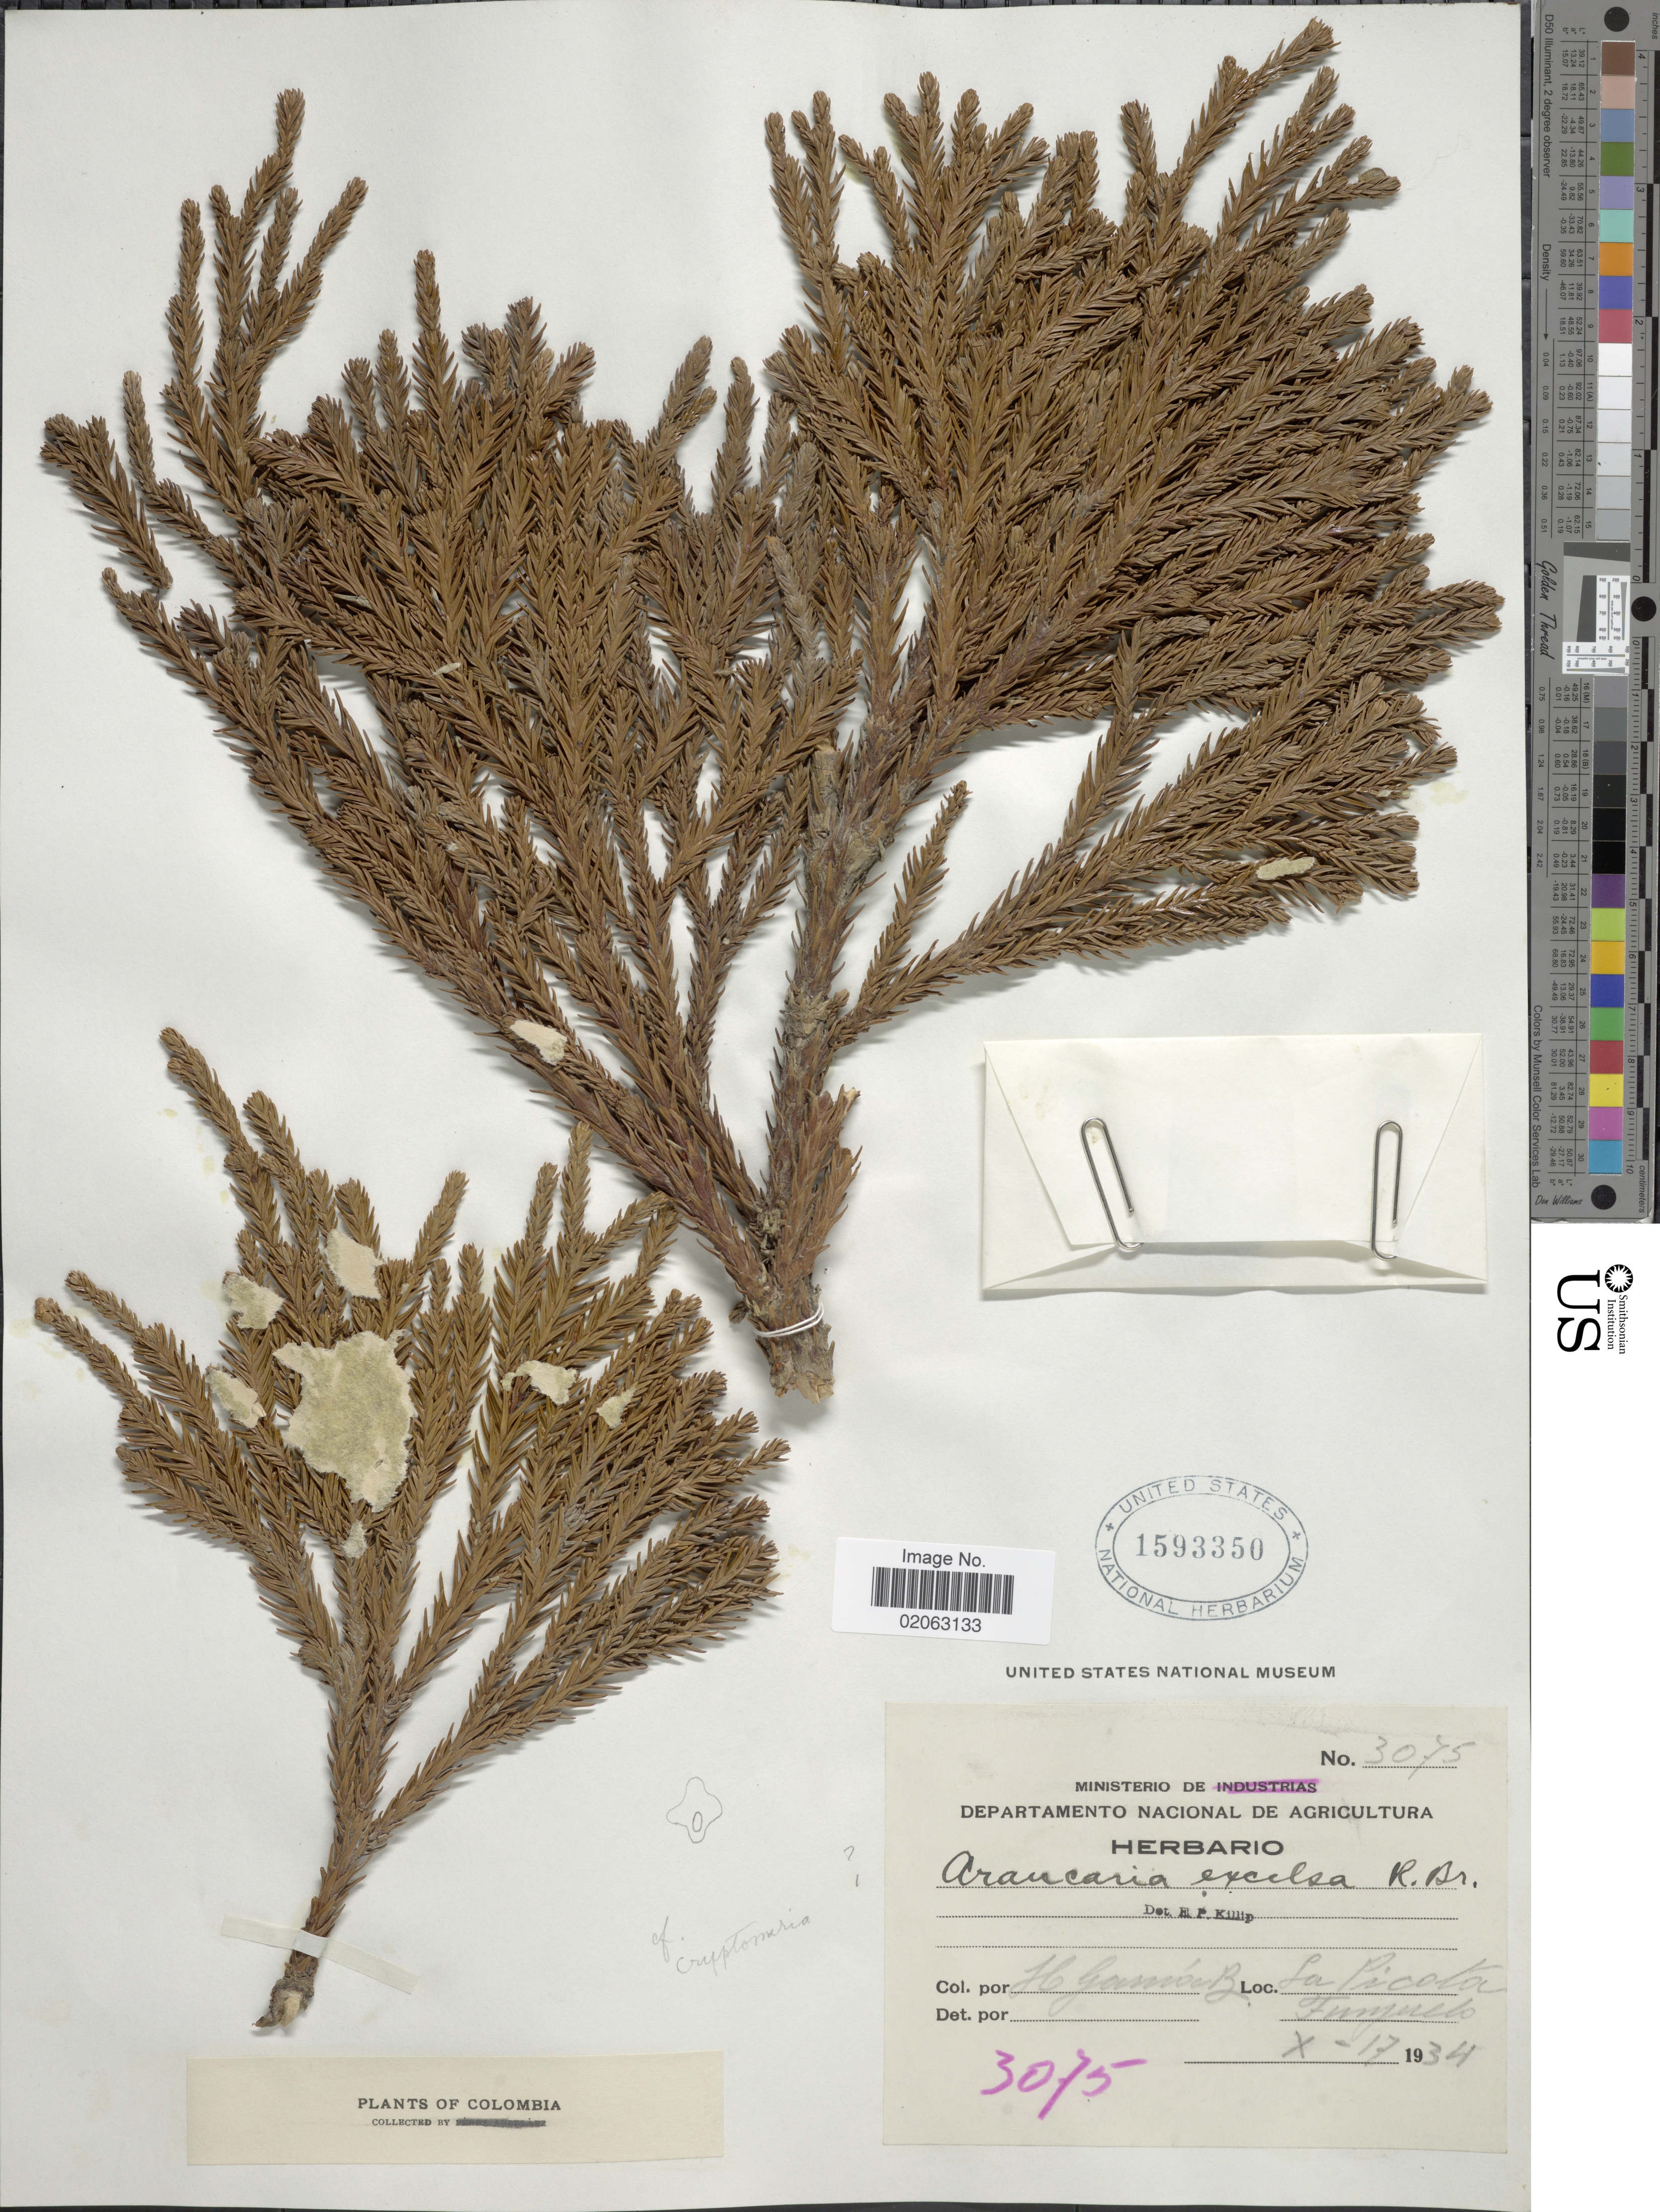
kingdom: Plantae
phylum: Tracheophyta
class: Pinopsida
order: Pinales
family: Araucariaceae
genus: Araucaria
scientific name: Araucaria heterophylla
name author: (Salisb.) Franco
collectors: H. Garcia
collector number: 3075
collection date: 1934-10-17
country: Colombia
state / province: Cundinamarca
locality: La Picota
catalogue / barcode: US 1593350